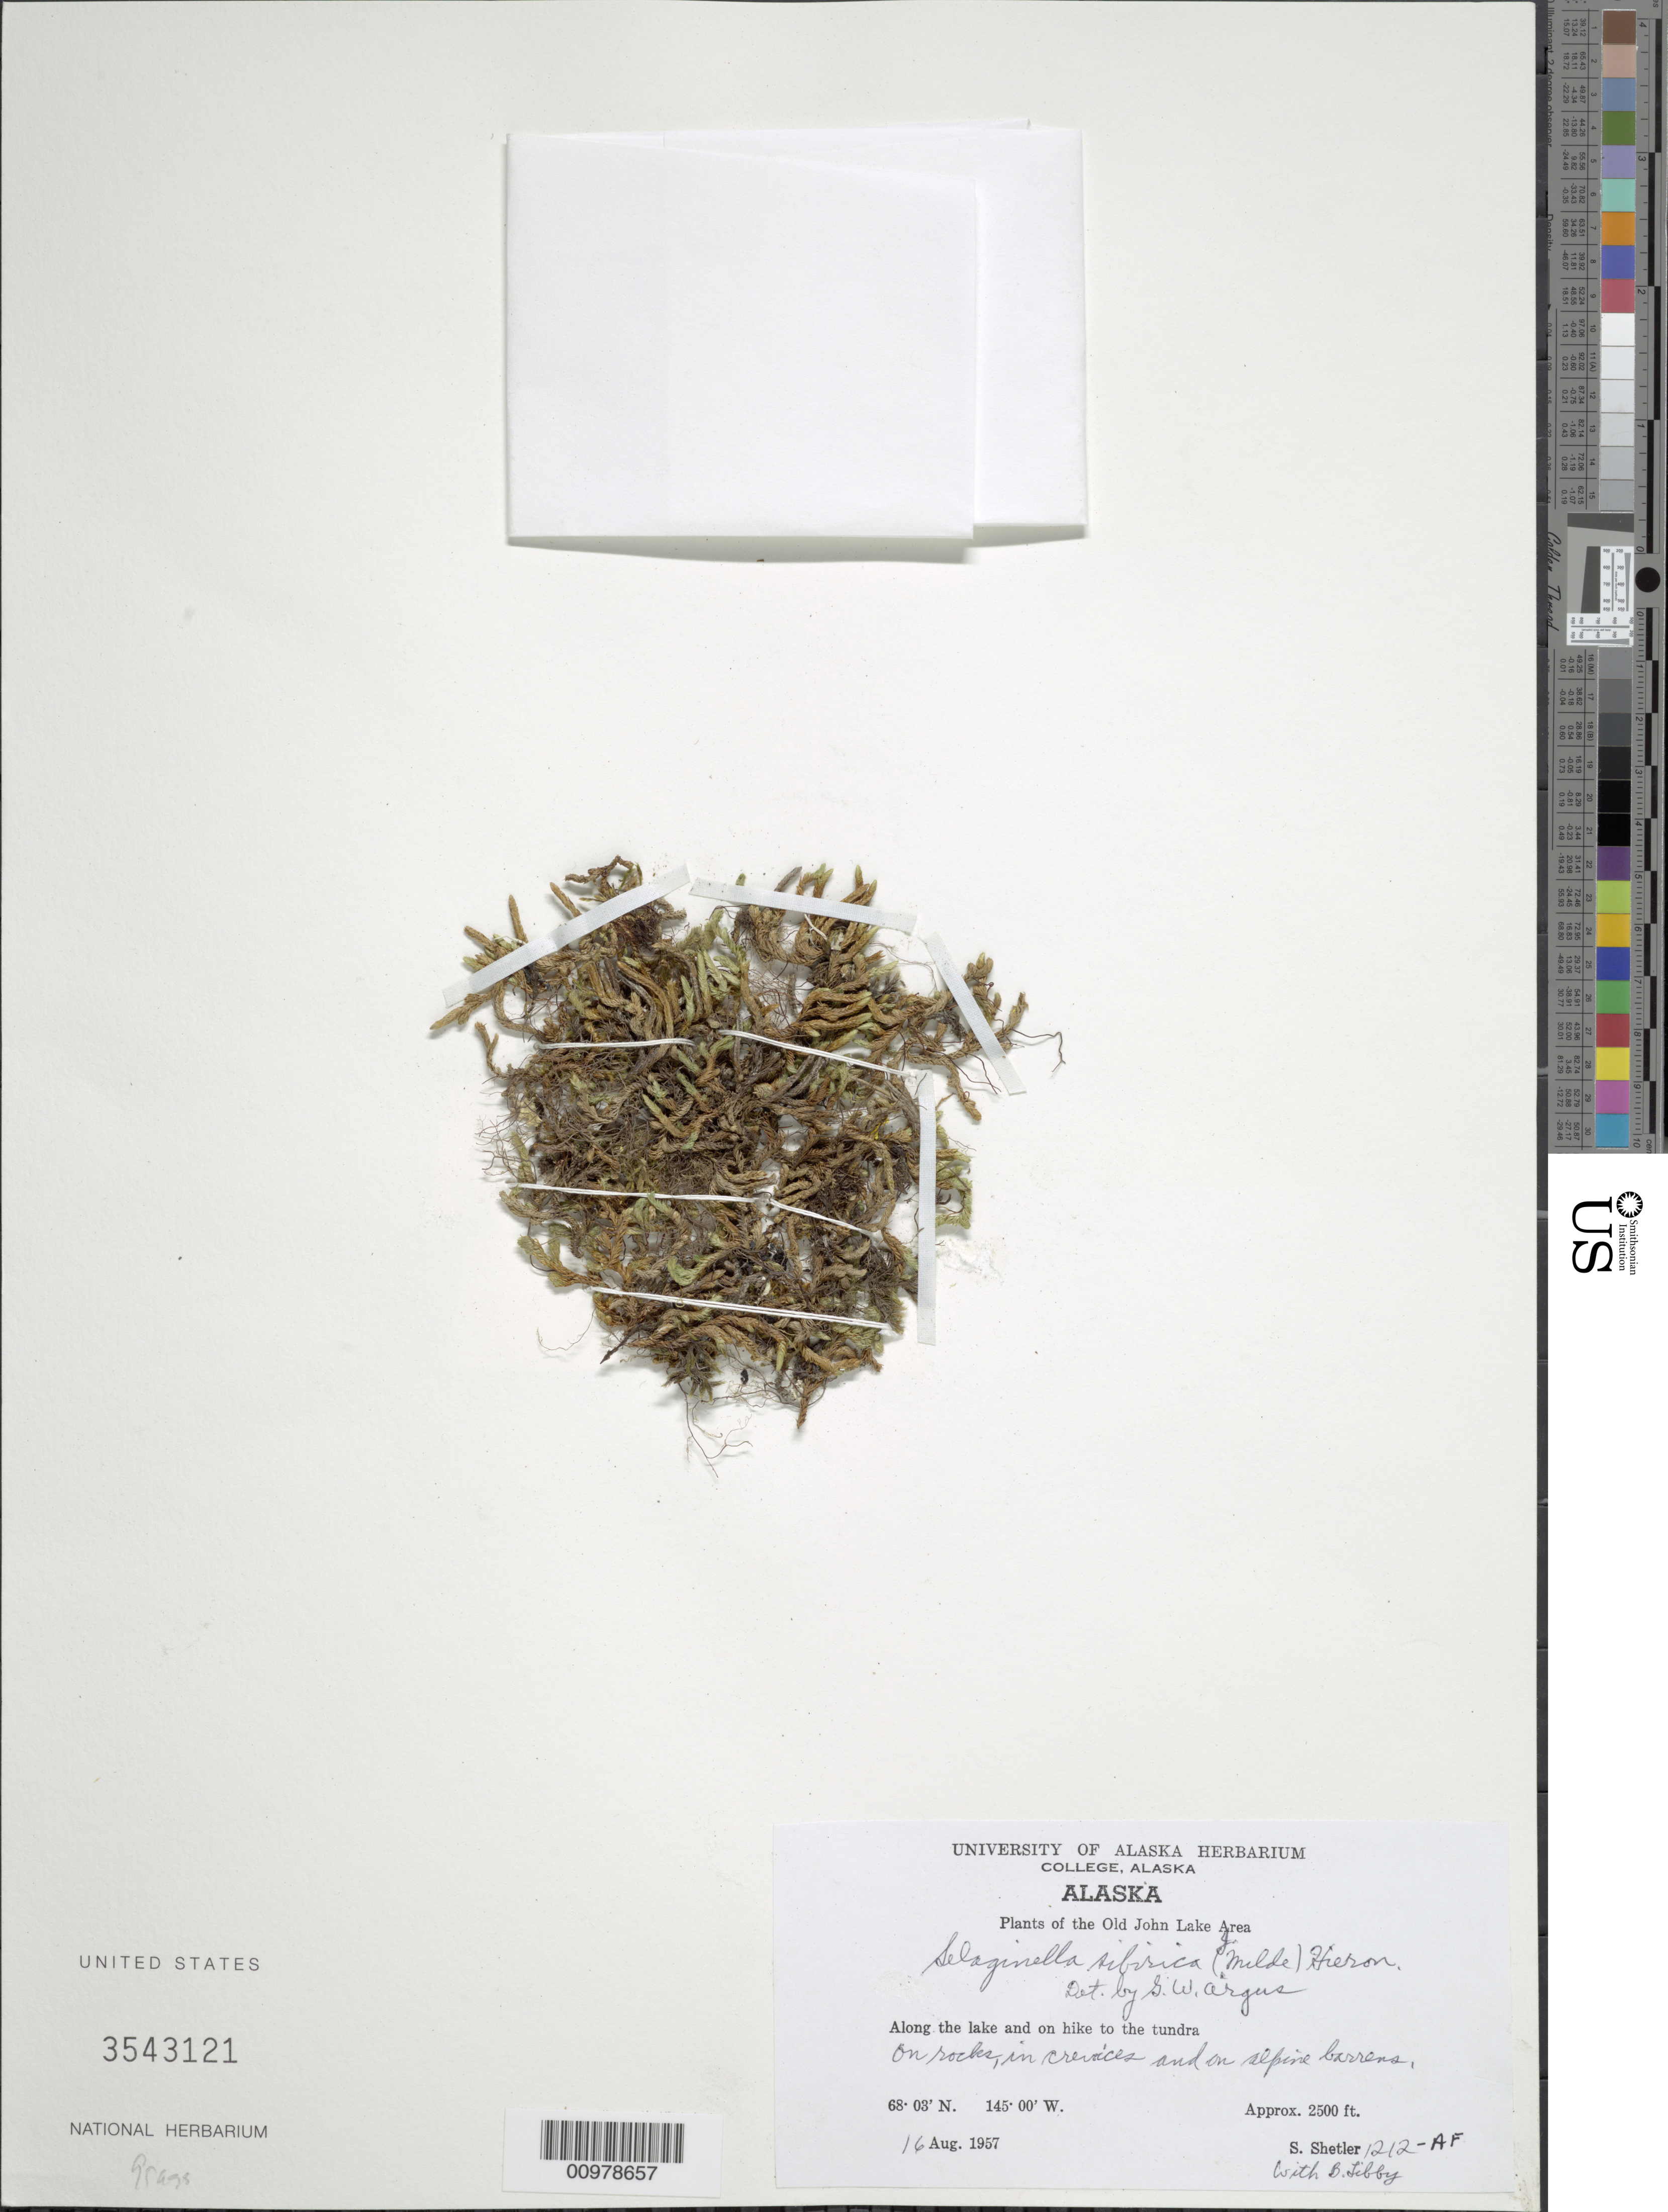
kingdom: Plantae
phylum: Tracheophyta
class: Lycopodiopsida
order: Selaginellales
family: Selaginellaceae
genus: Selaginella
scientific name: Selaginella sibirica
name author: (Milde) Hieron.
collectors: S. Shetler & B. Libby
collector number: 1212-AF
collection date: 1957-08-16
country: United States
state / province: Alaska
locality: Alaska. The Old John Lake Area. Along the lake and on hike to the tundra.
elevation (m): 762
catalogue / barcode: US 3543121